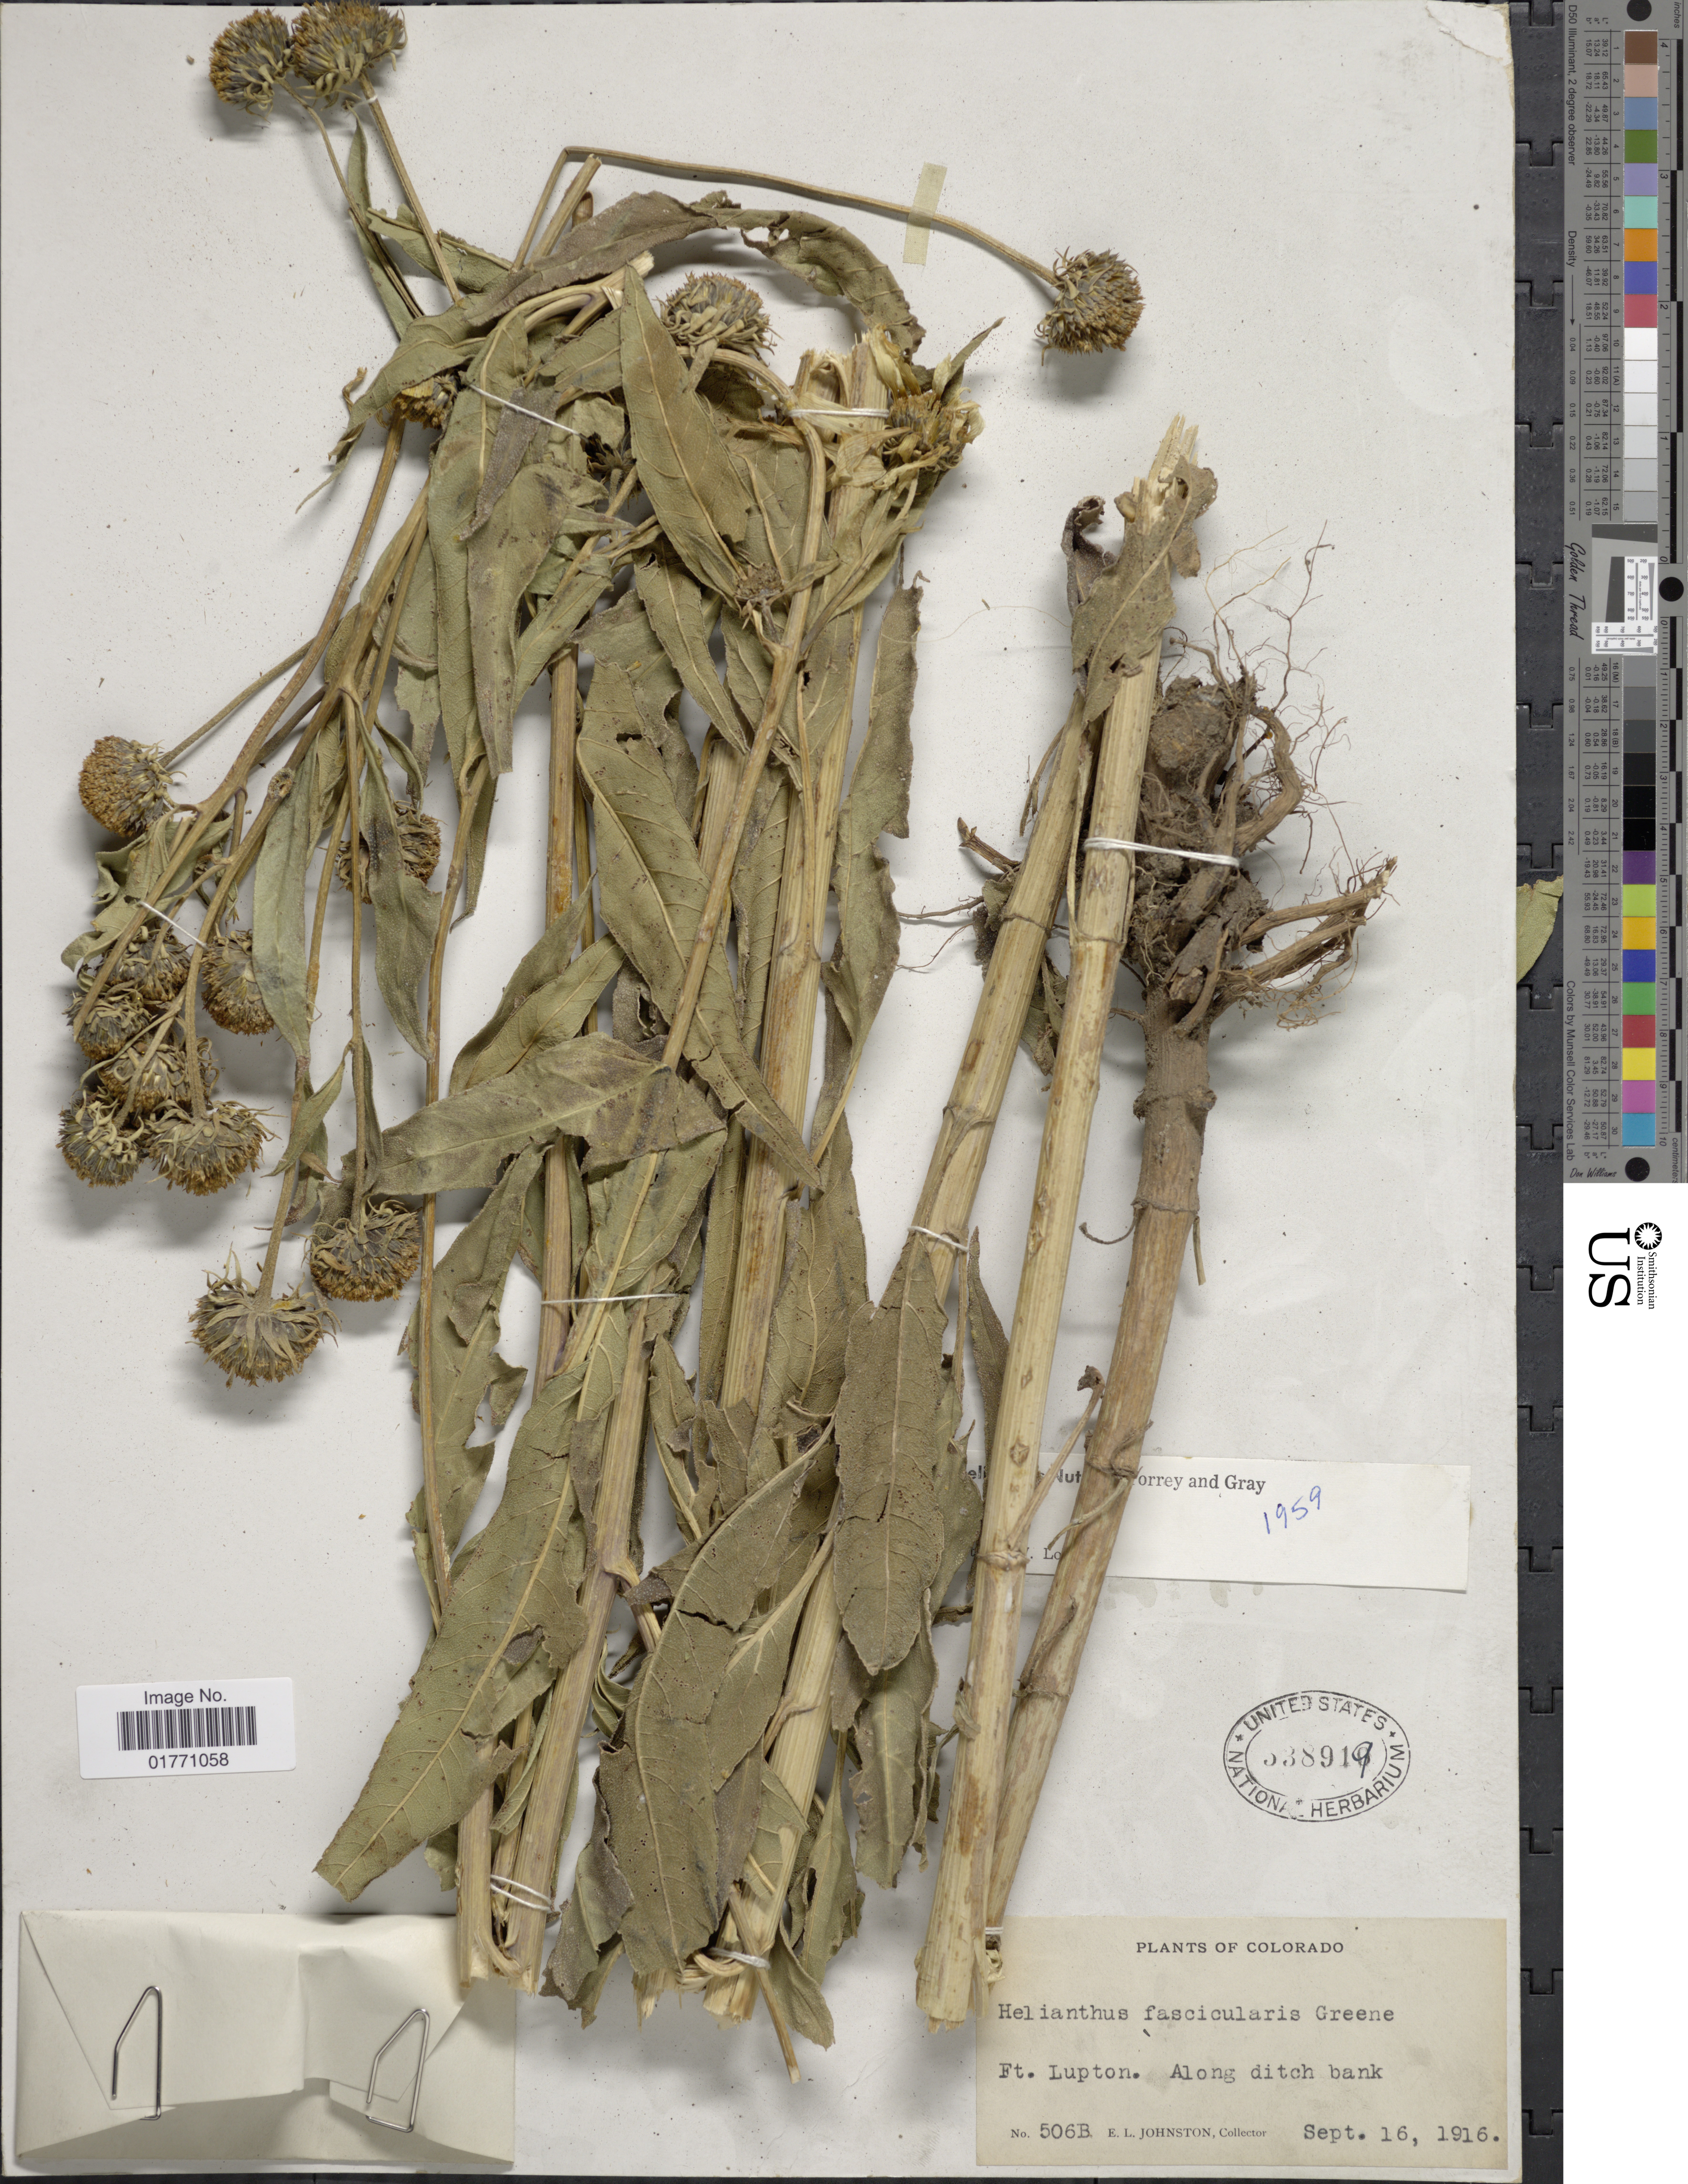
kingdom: Plantae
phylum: Tracheophyta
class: Magnoliopsida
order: Asterales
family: Asteraceae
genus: Helianthus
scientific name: Helianthus nuttallii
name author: Torr. & A. Gray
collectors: E. L. Johnston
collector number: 506B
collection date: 1916-09-16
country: United States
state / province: Colorado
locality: Ft. Lupton, along ditch bank.